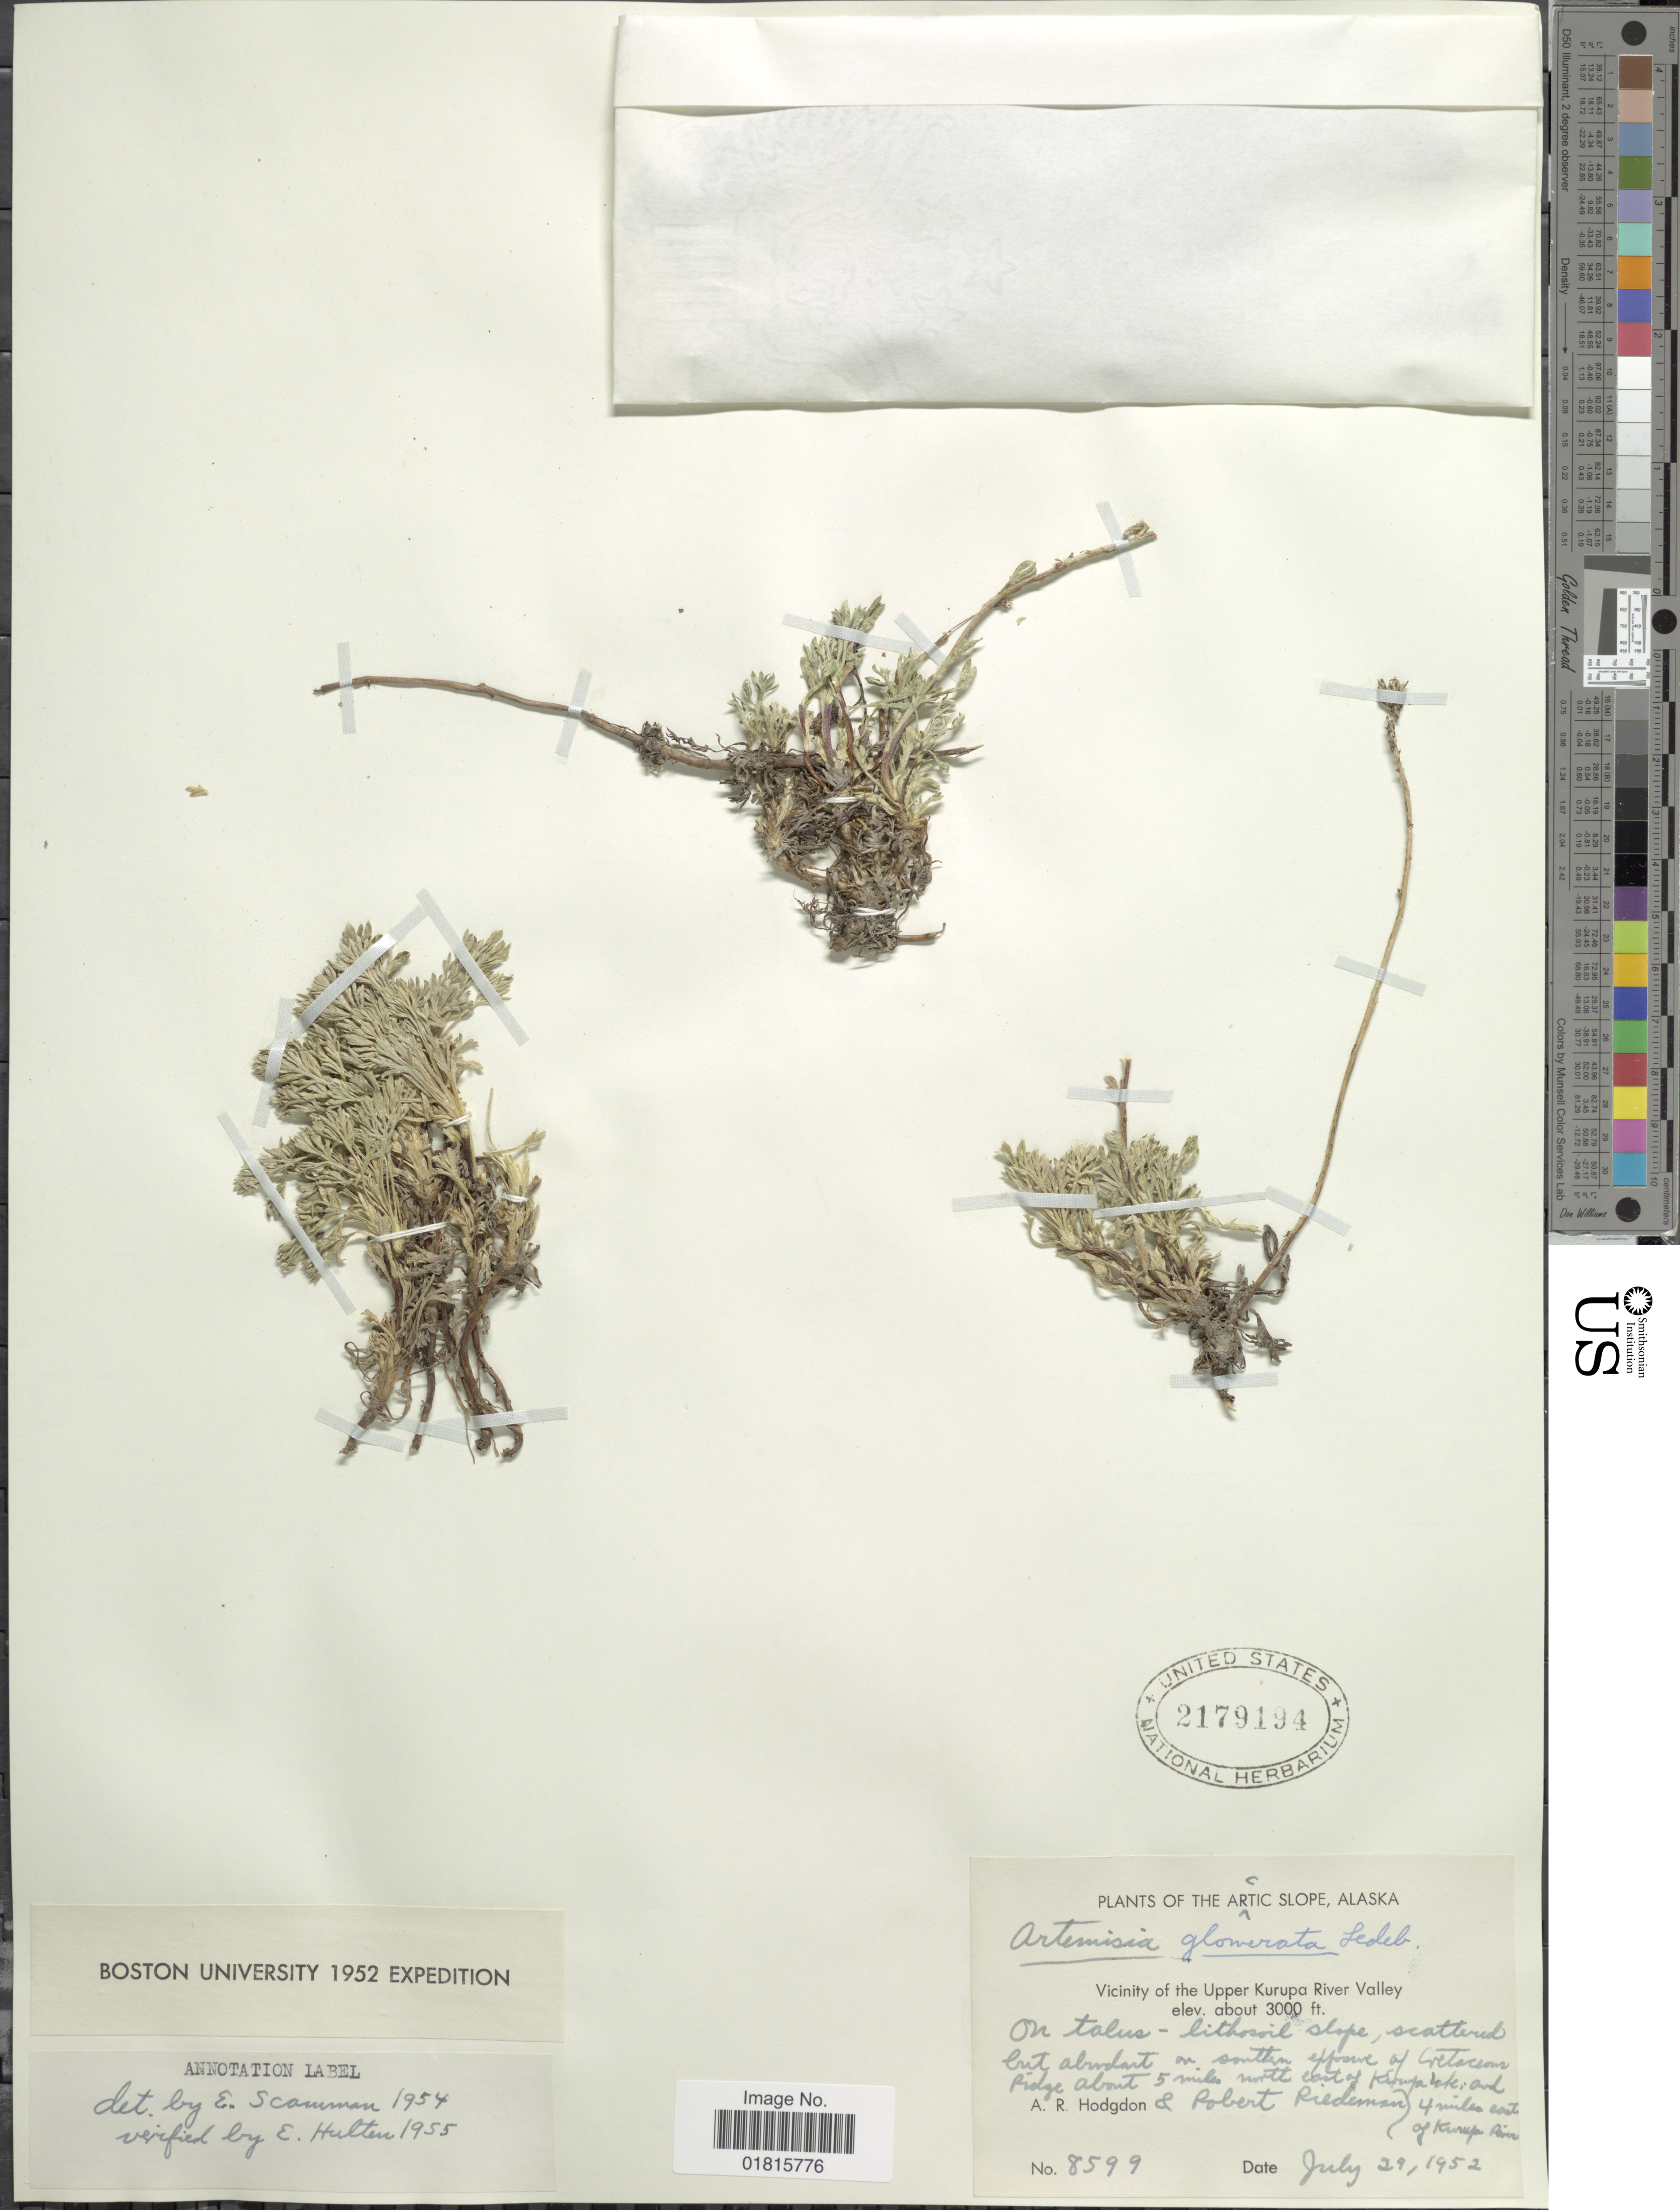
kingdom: Plantae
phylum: Tracheophyta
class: Magnoliopsida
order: Asterales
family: Asteraceae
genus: Artemisia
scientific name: Artemisia glomerata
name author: Ledeb.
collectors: A. R. Hodgdon & R. Riedeman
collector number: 8599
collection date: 1952-07-29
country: United States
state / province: Alaska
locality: The Arctic slope, Vicinity of the Upper Kurupa RIver Valley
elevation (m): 914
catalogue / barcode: US 2179194